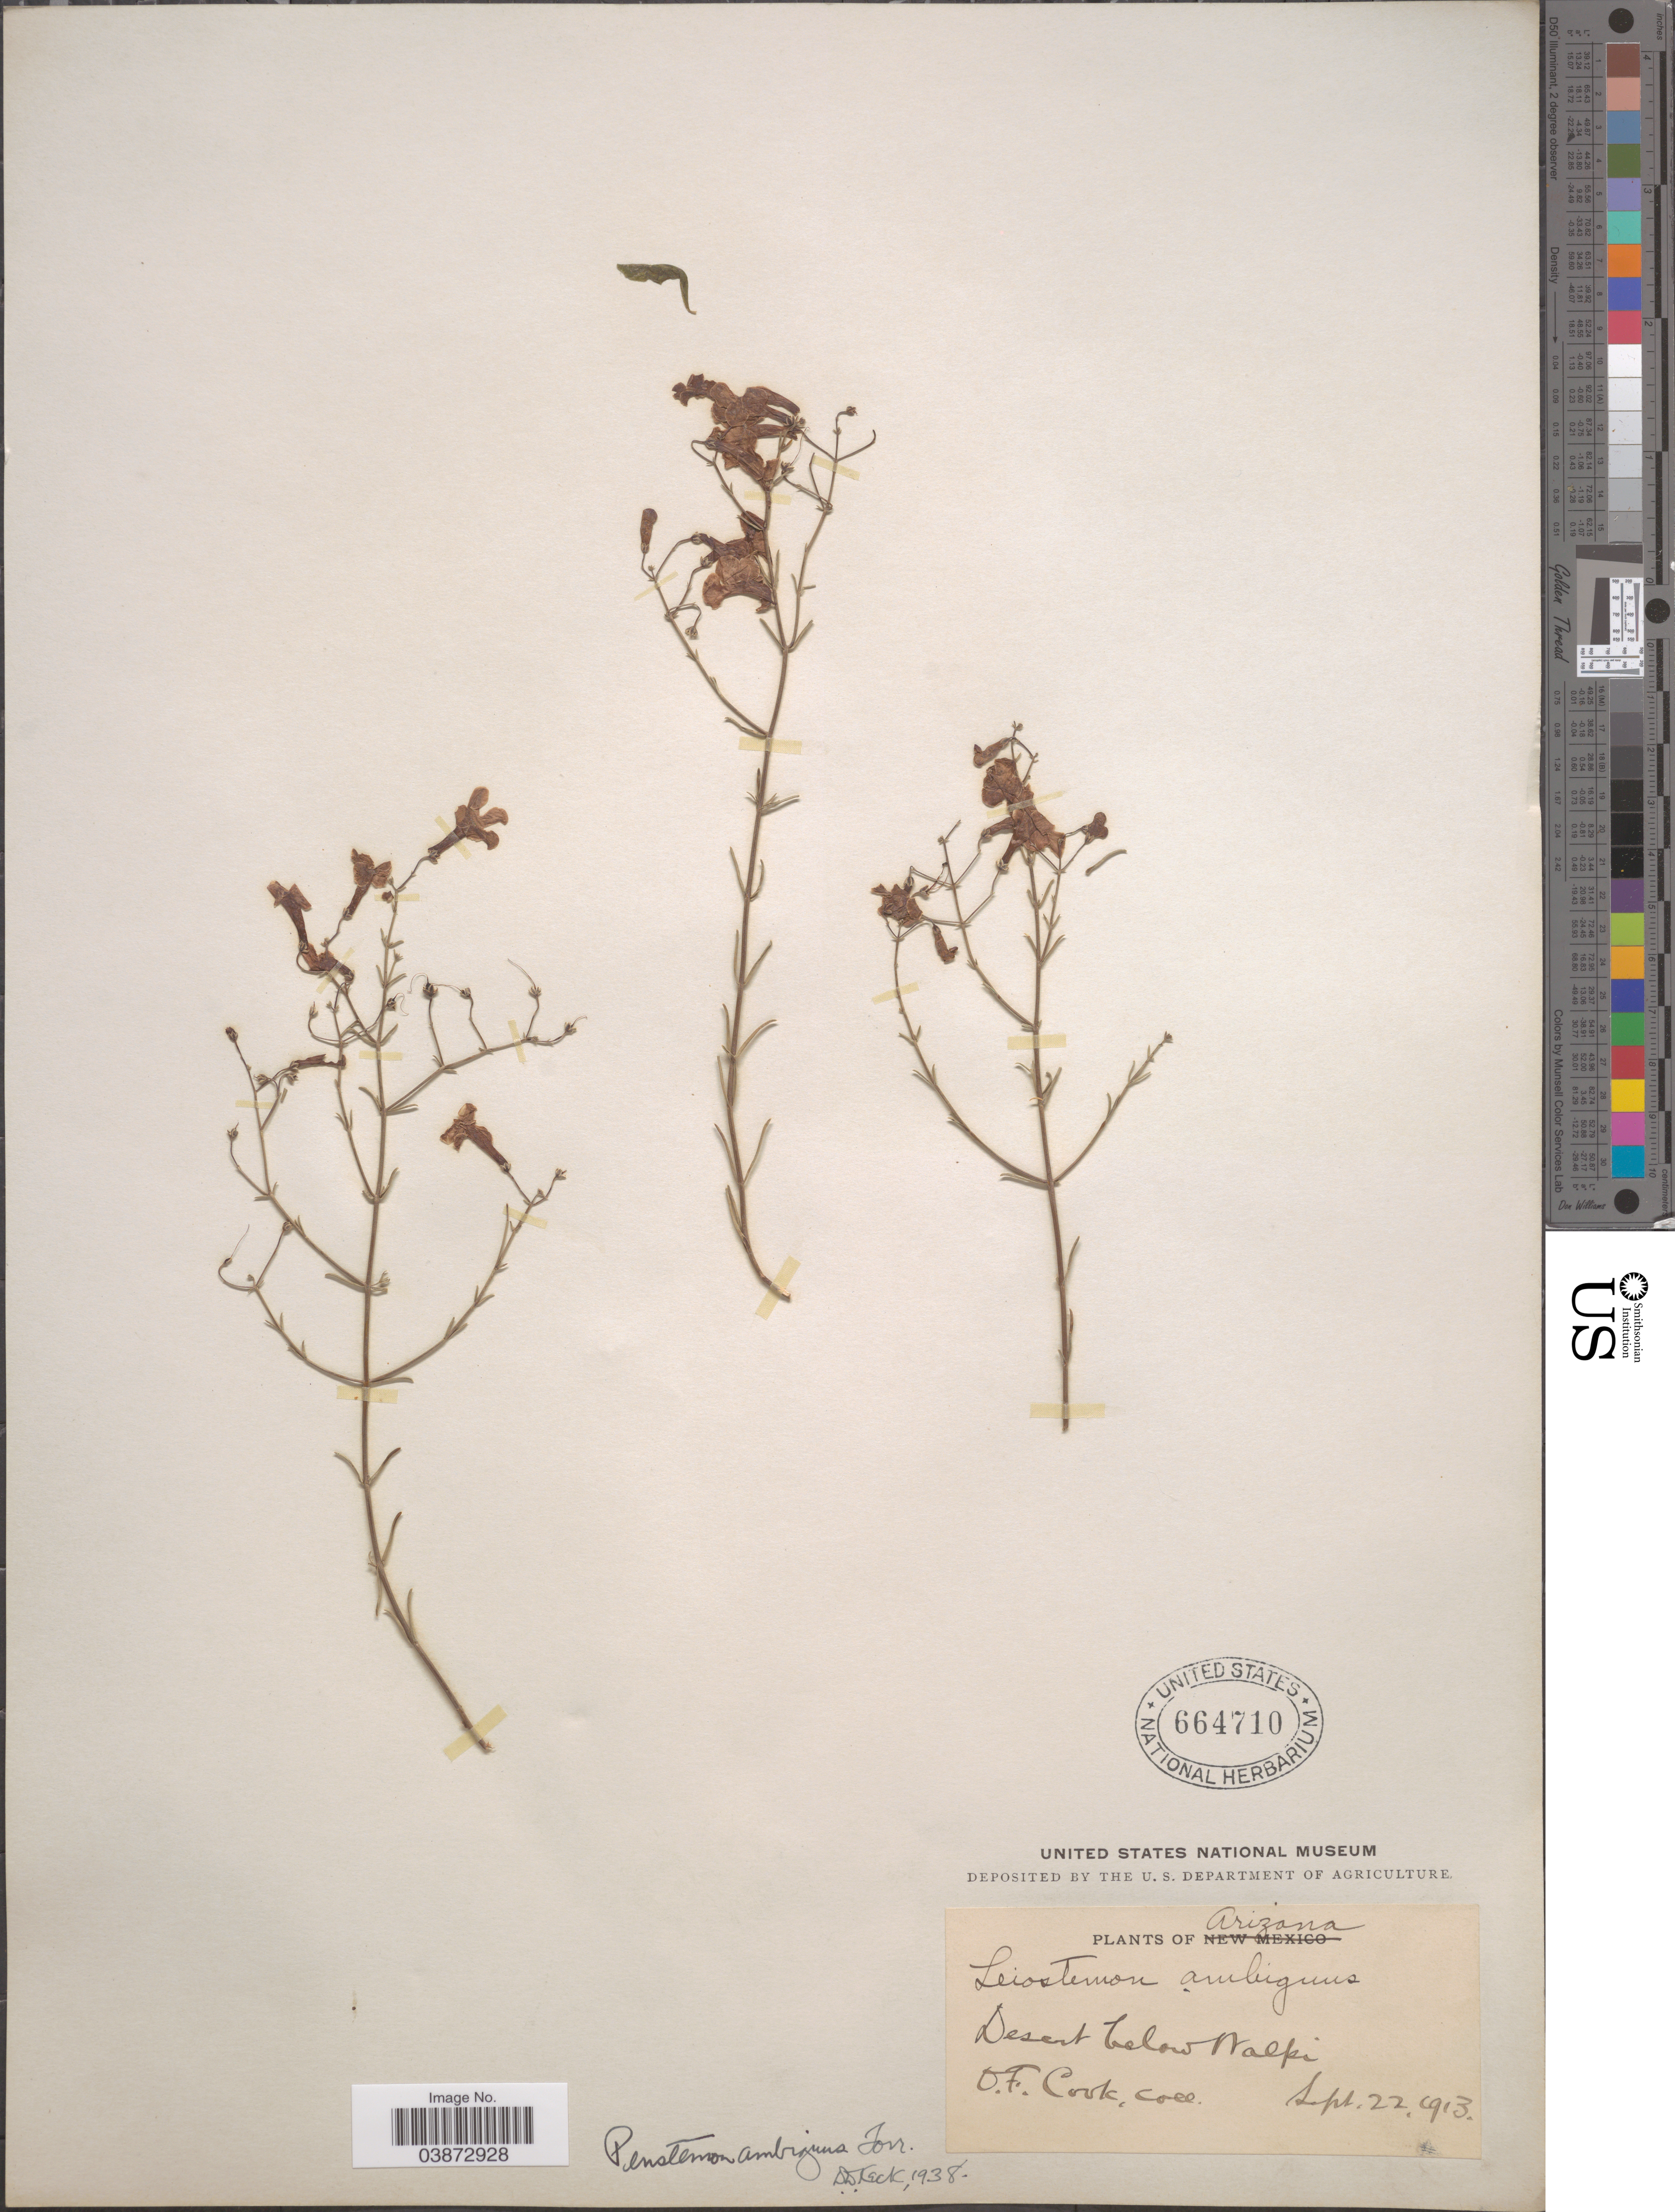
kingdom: Plantae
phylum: Tracheophyta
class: Magnoliopsida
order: Lamiales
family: Plantaginaceae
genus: Penstemon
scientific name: Penstemon ambiguus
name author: Torr.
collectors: O. F. Cook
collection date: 1913-09-22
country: United States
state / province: Arizona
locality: Desert below Walpi.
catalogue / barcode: US 664710